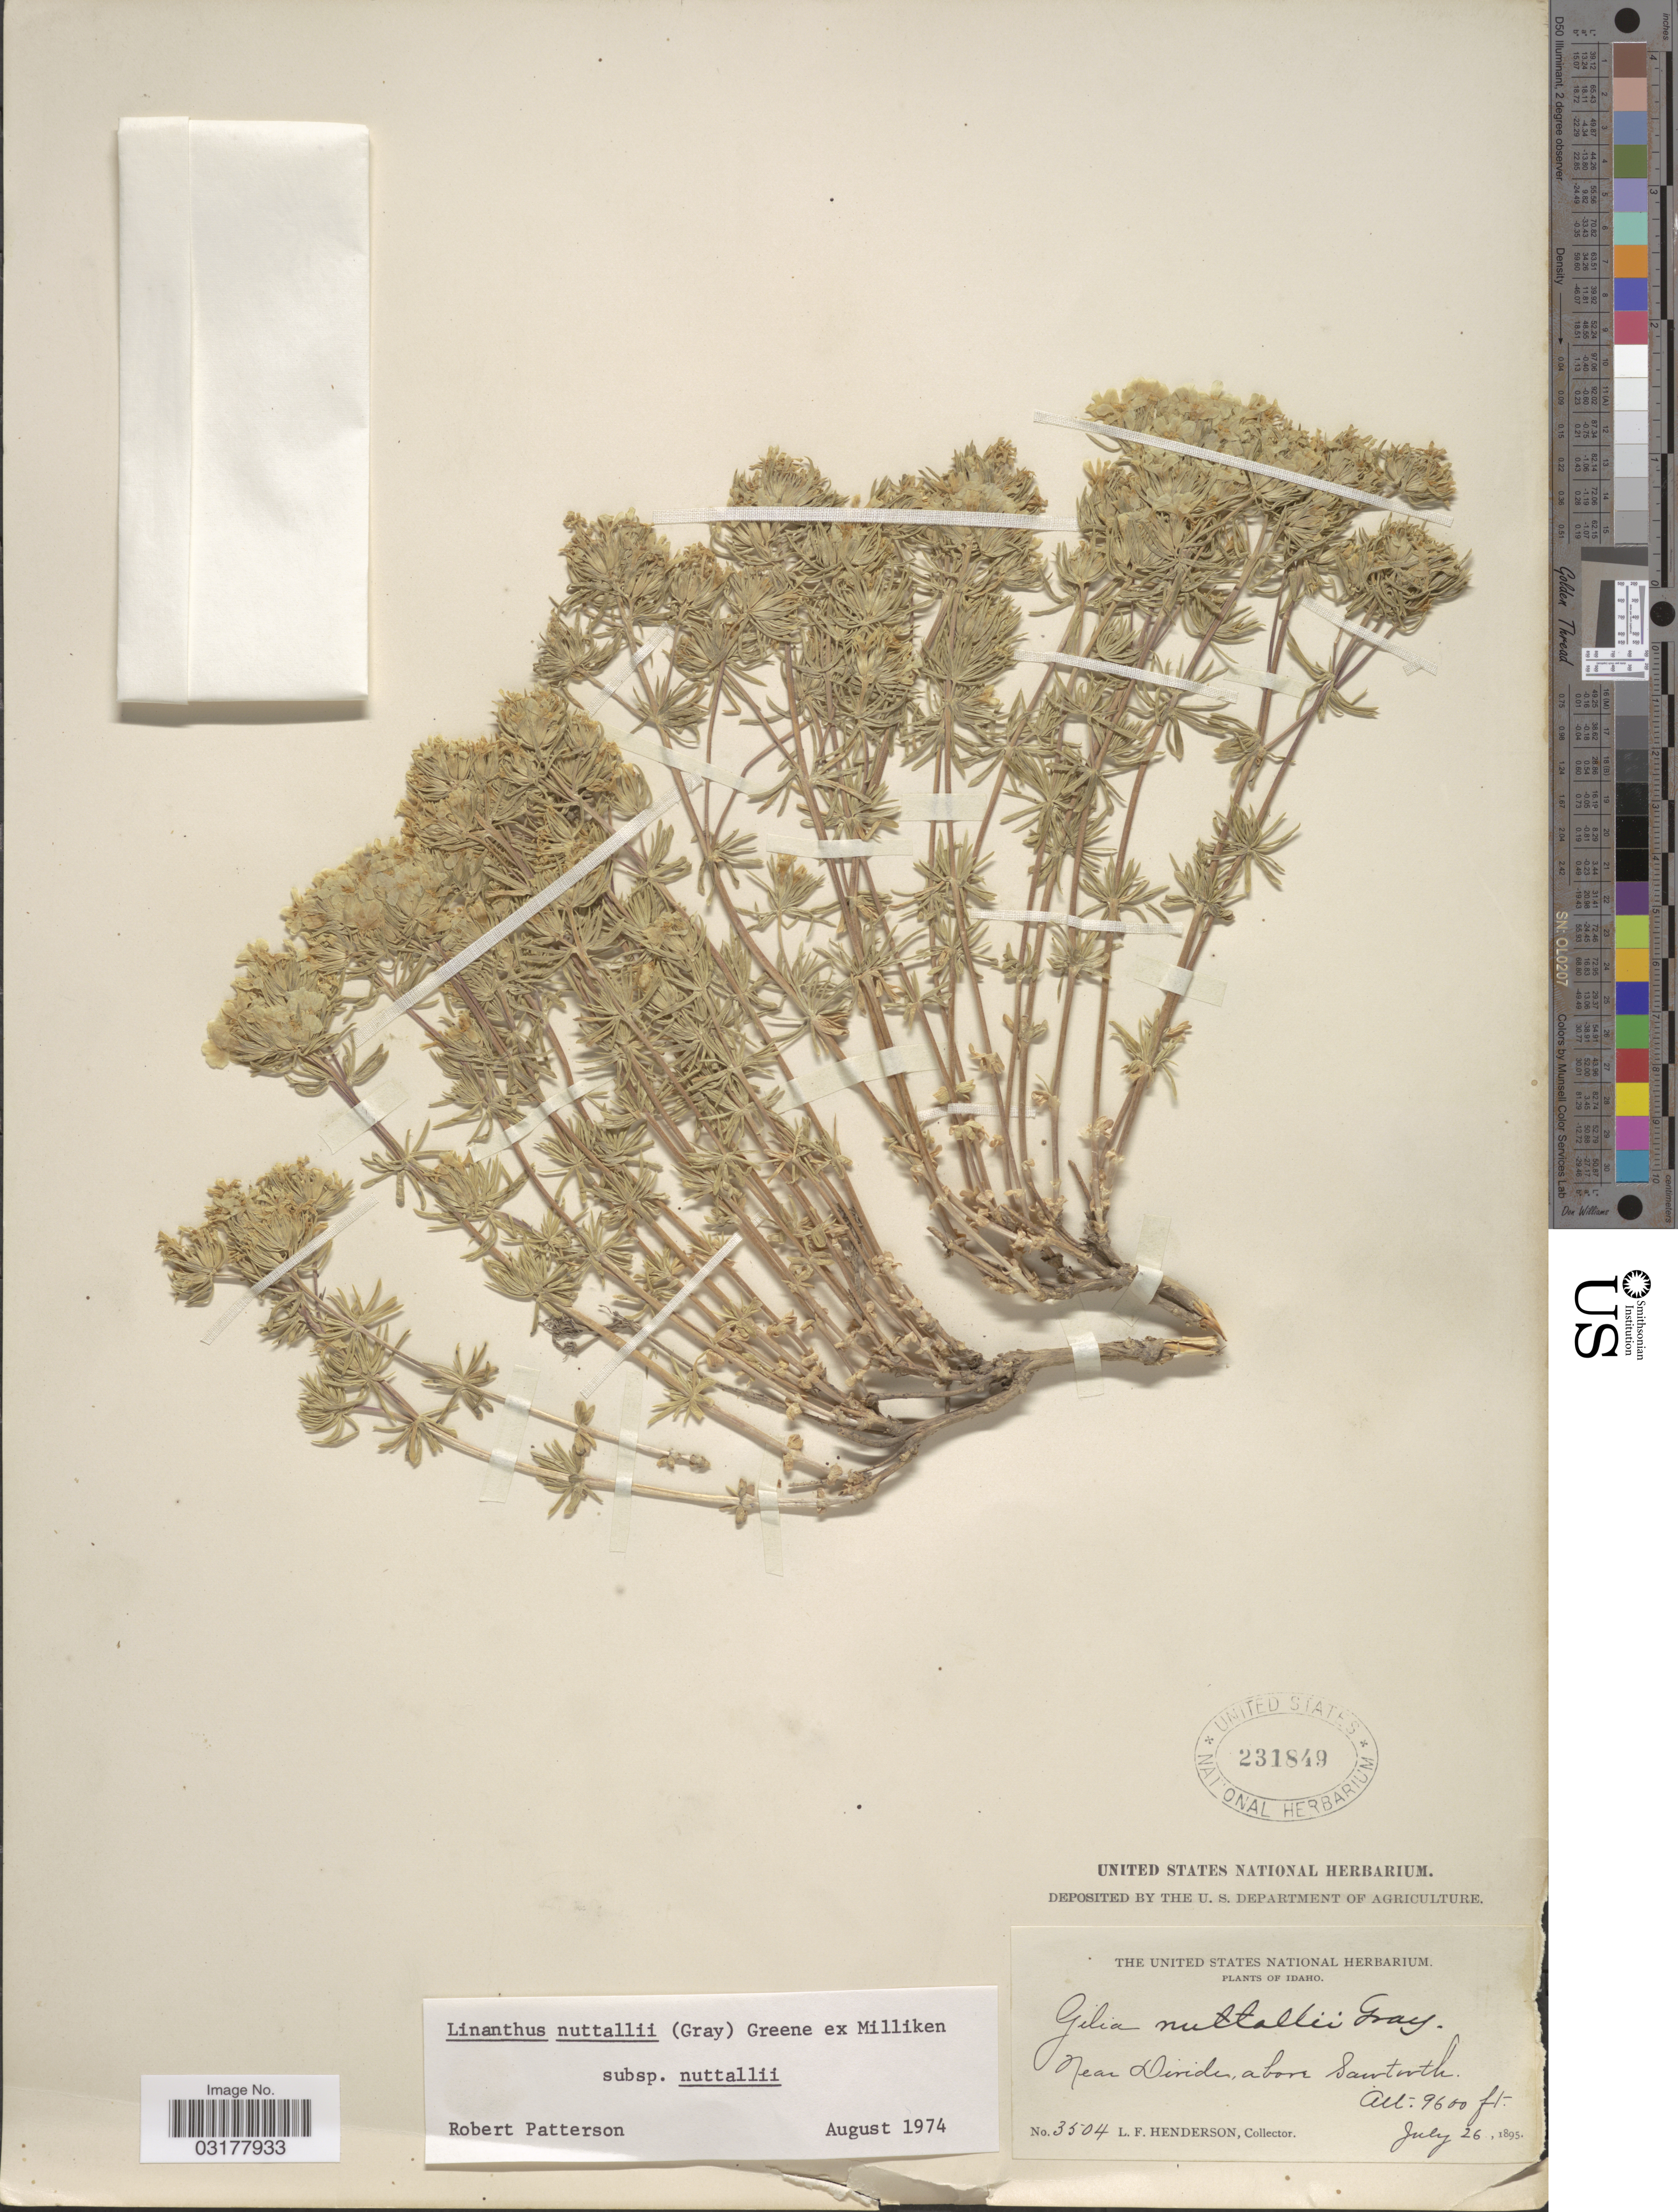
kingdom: Plantae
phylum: Tracheophyta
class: Magnoliopsida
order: Ericales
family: Polemoniaceae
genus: Leptosiphon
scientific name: Leptosiphon nuttallii subsp. nuttallii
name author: (A. Gray) J.M. Porter & L.A. Johnson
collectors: L. Henderson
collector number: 3504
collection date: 1895-07-26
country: United States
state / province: Idaho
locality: Near Divide, above Sawtooth.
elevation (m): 2926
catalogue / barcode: US 231849